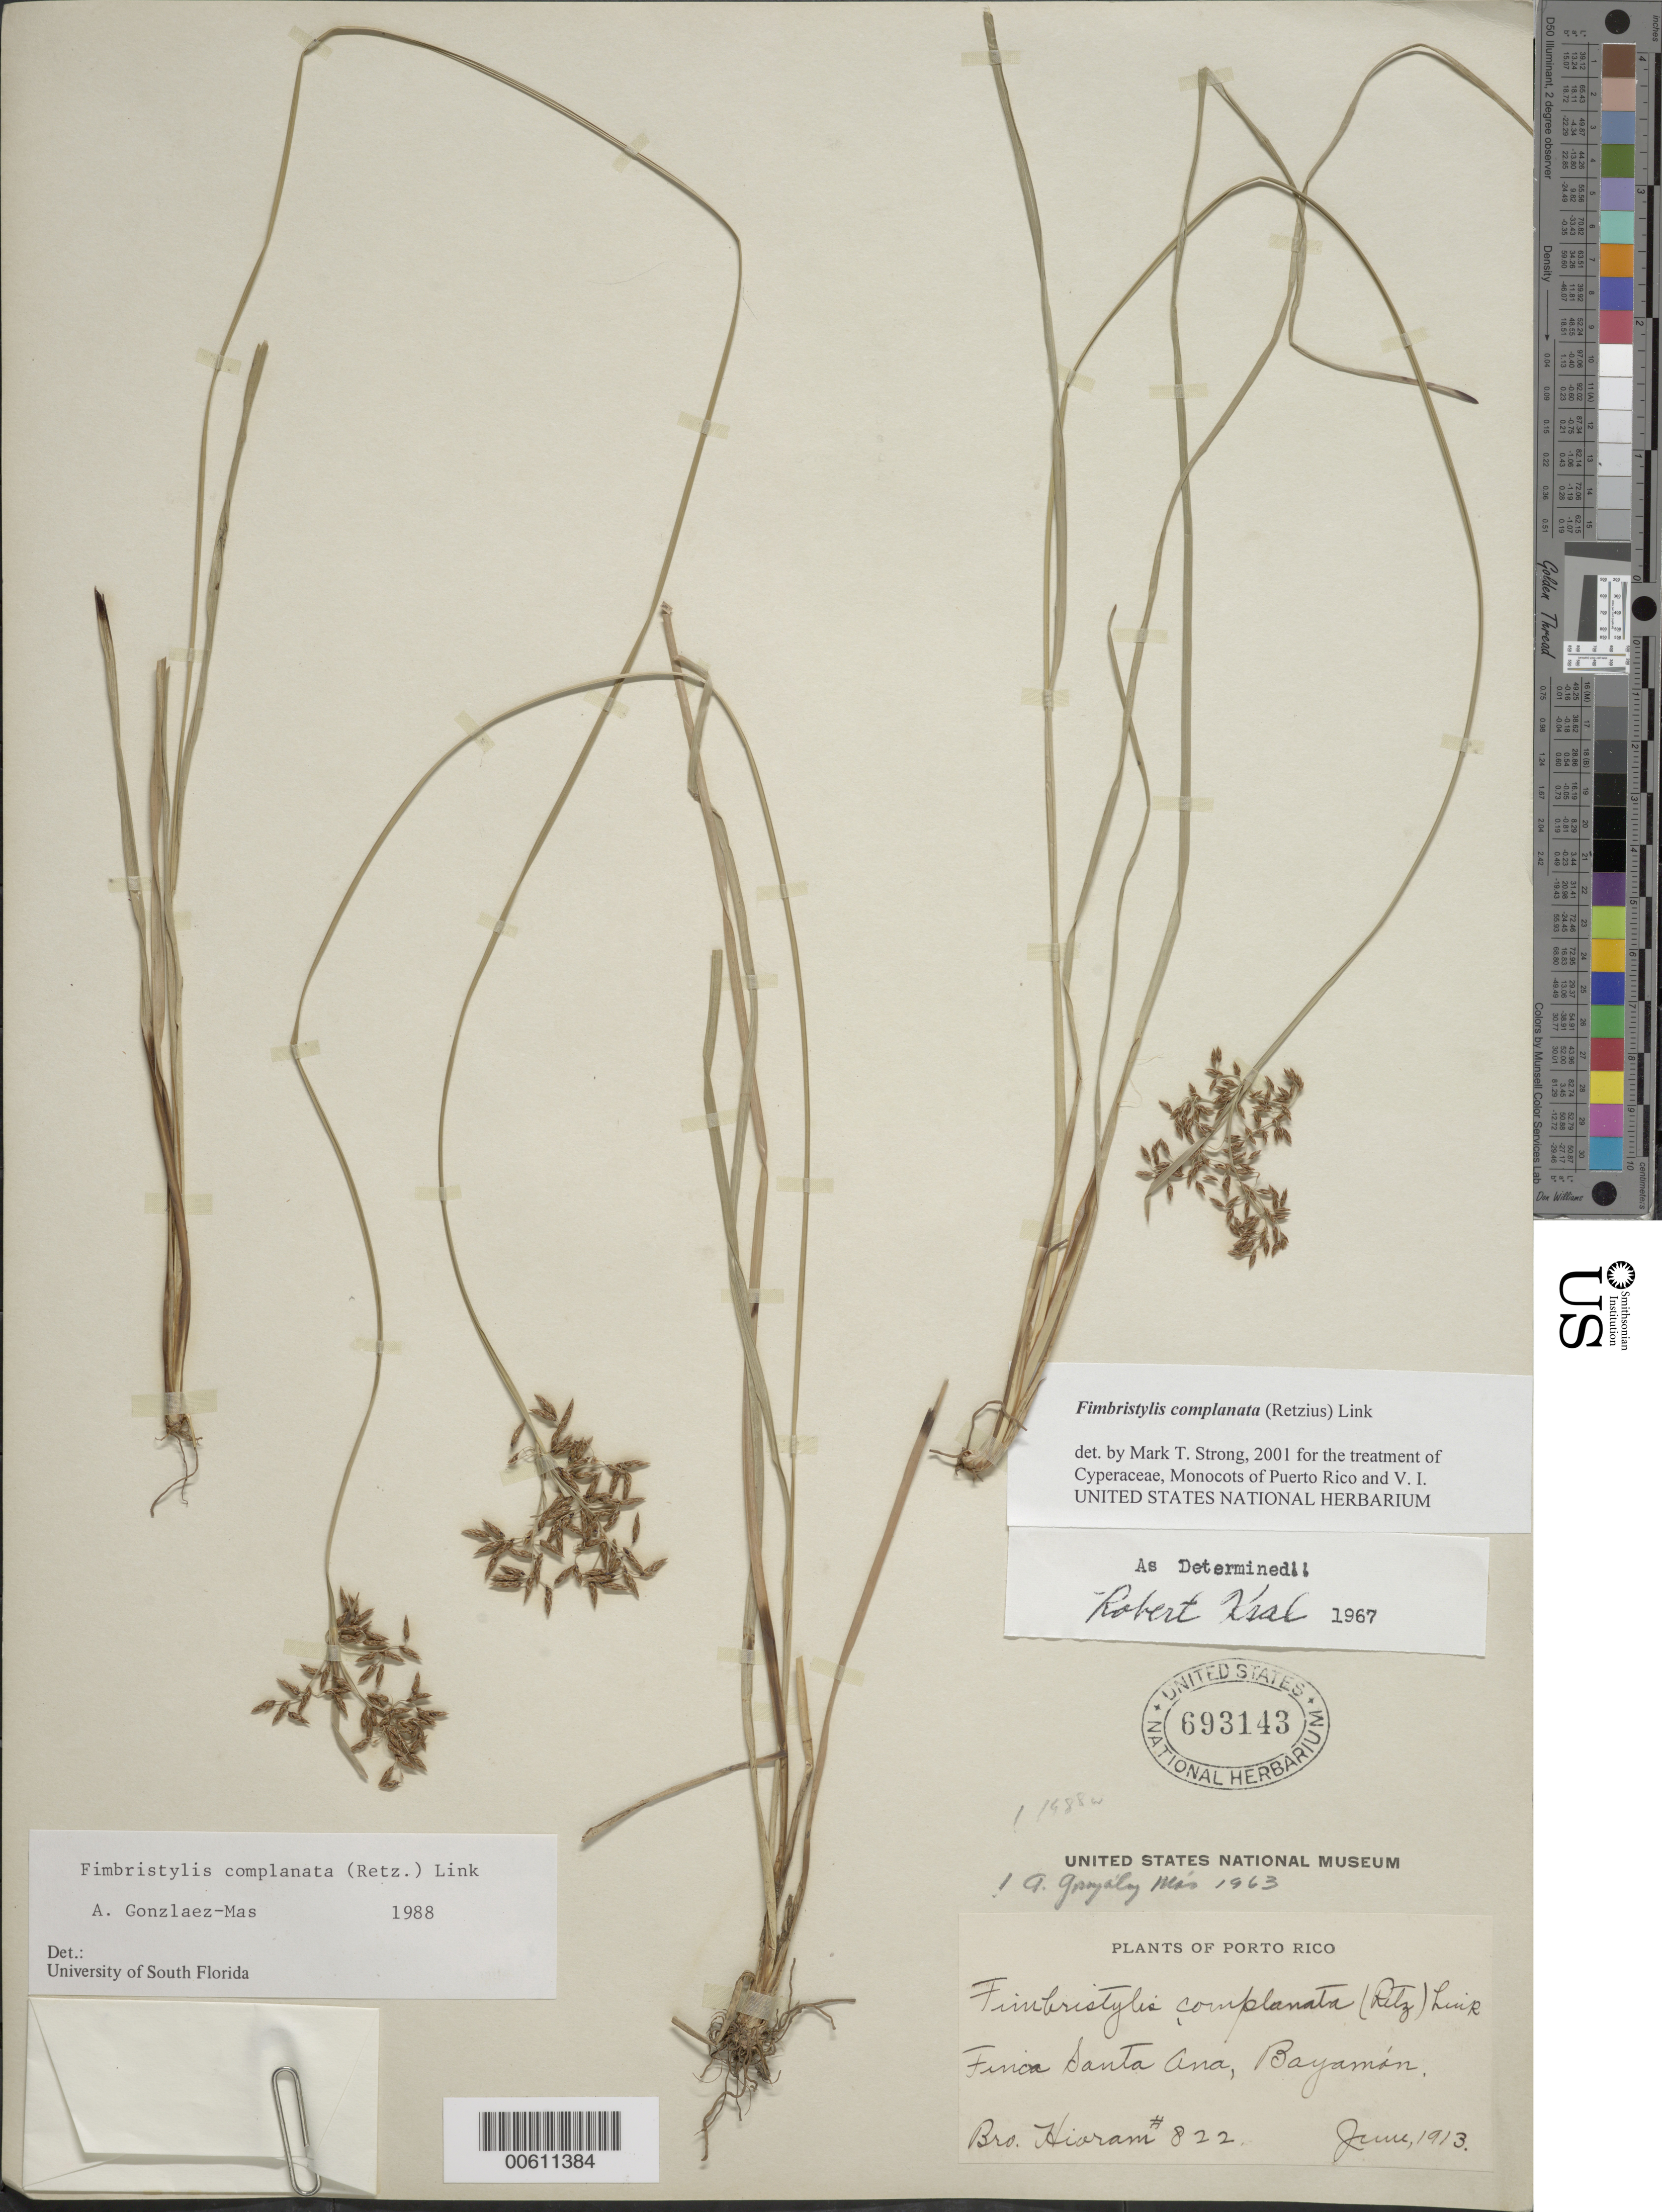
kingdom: Plantae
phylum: Tracheophyta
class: Liliopsida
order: Poales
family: Cyperaceae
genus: Fimbristylis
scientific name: Fimbristylis complanata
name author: (Retz.) Link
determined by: Strong, M. T., (US), Smithsonian Institution - National Museum of Natural History (UNITED STATES)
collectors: Bro. Hioram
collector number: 822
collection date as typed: Jun 1913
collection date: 1913-06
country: Puerto Rico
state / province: Bayamón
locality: Bayamón: Finca Santa Ana.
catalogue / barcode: US 693143